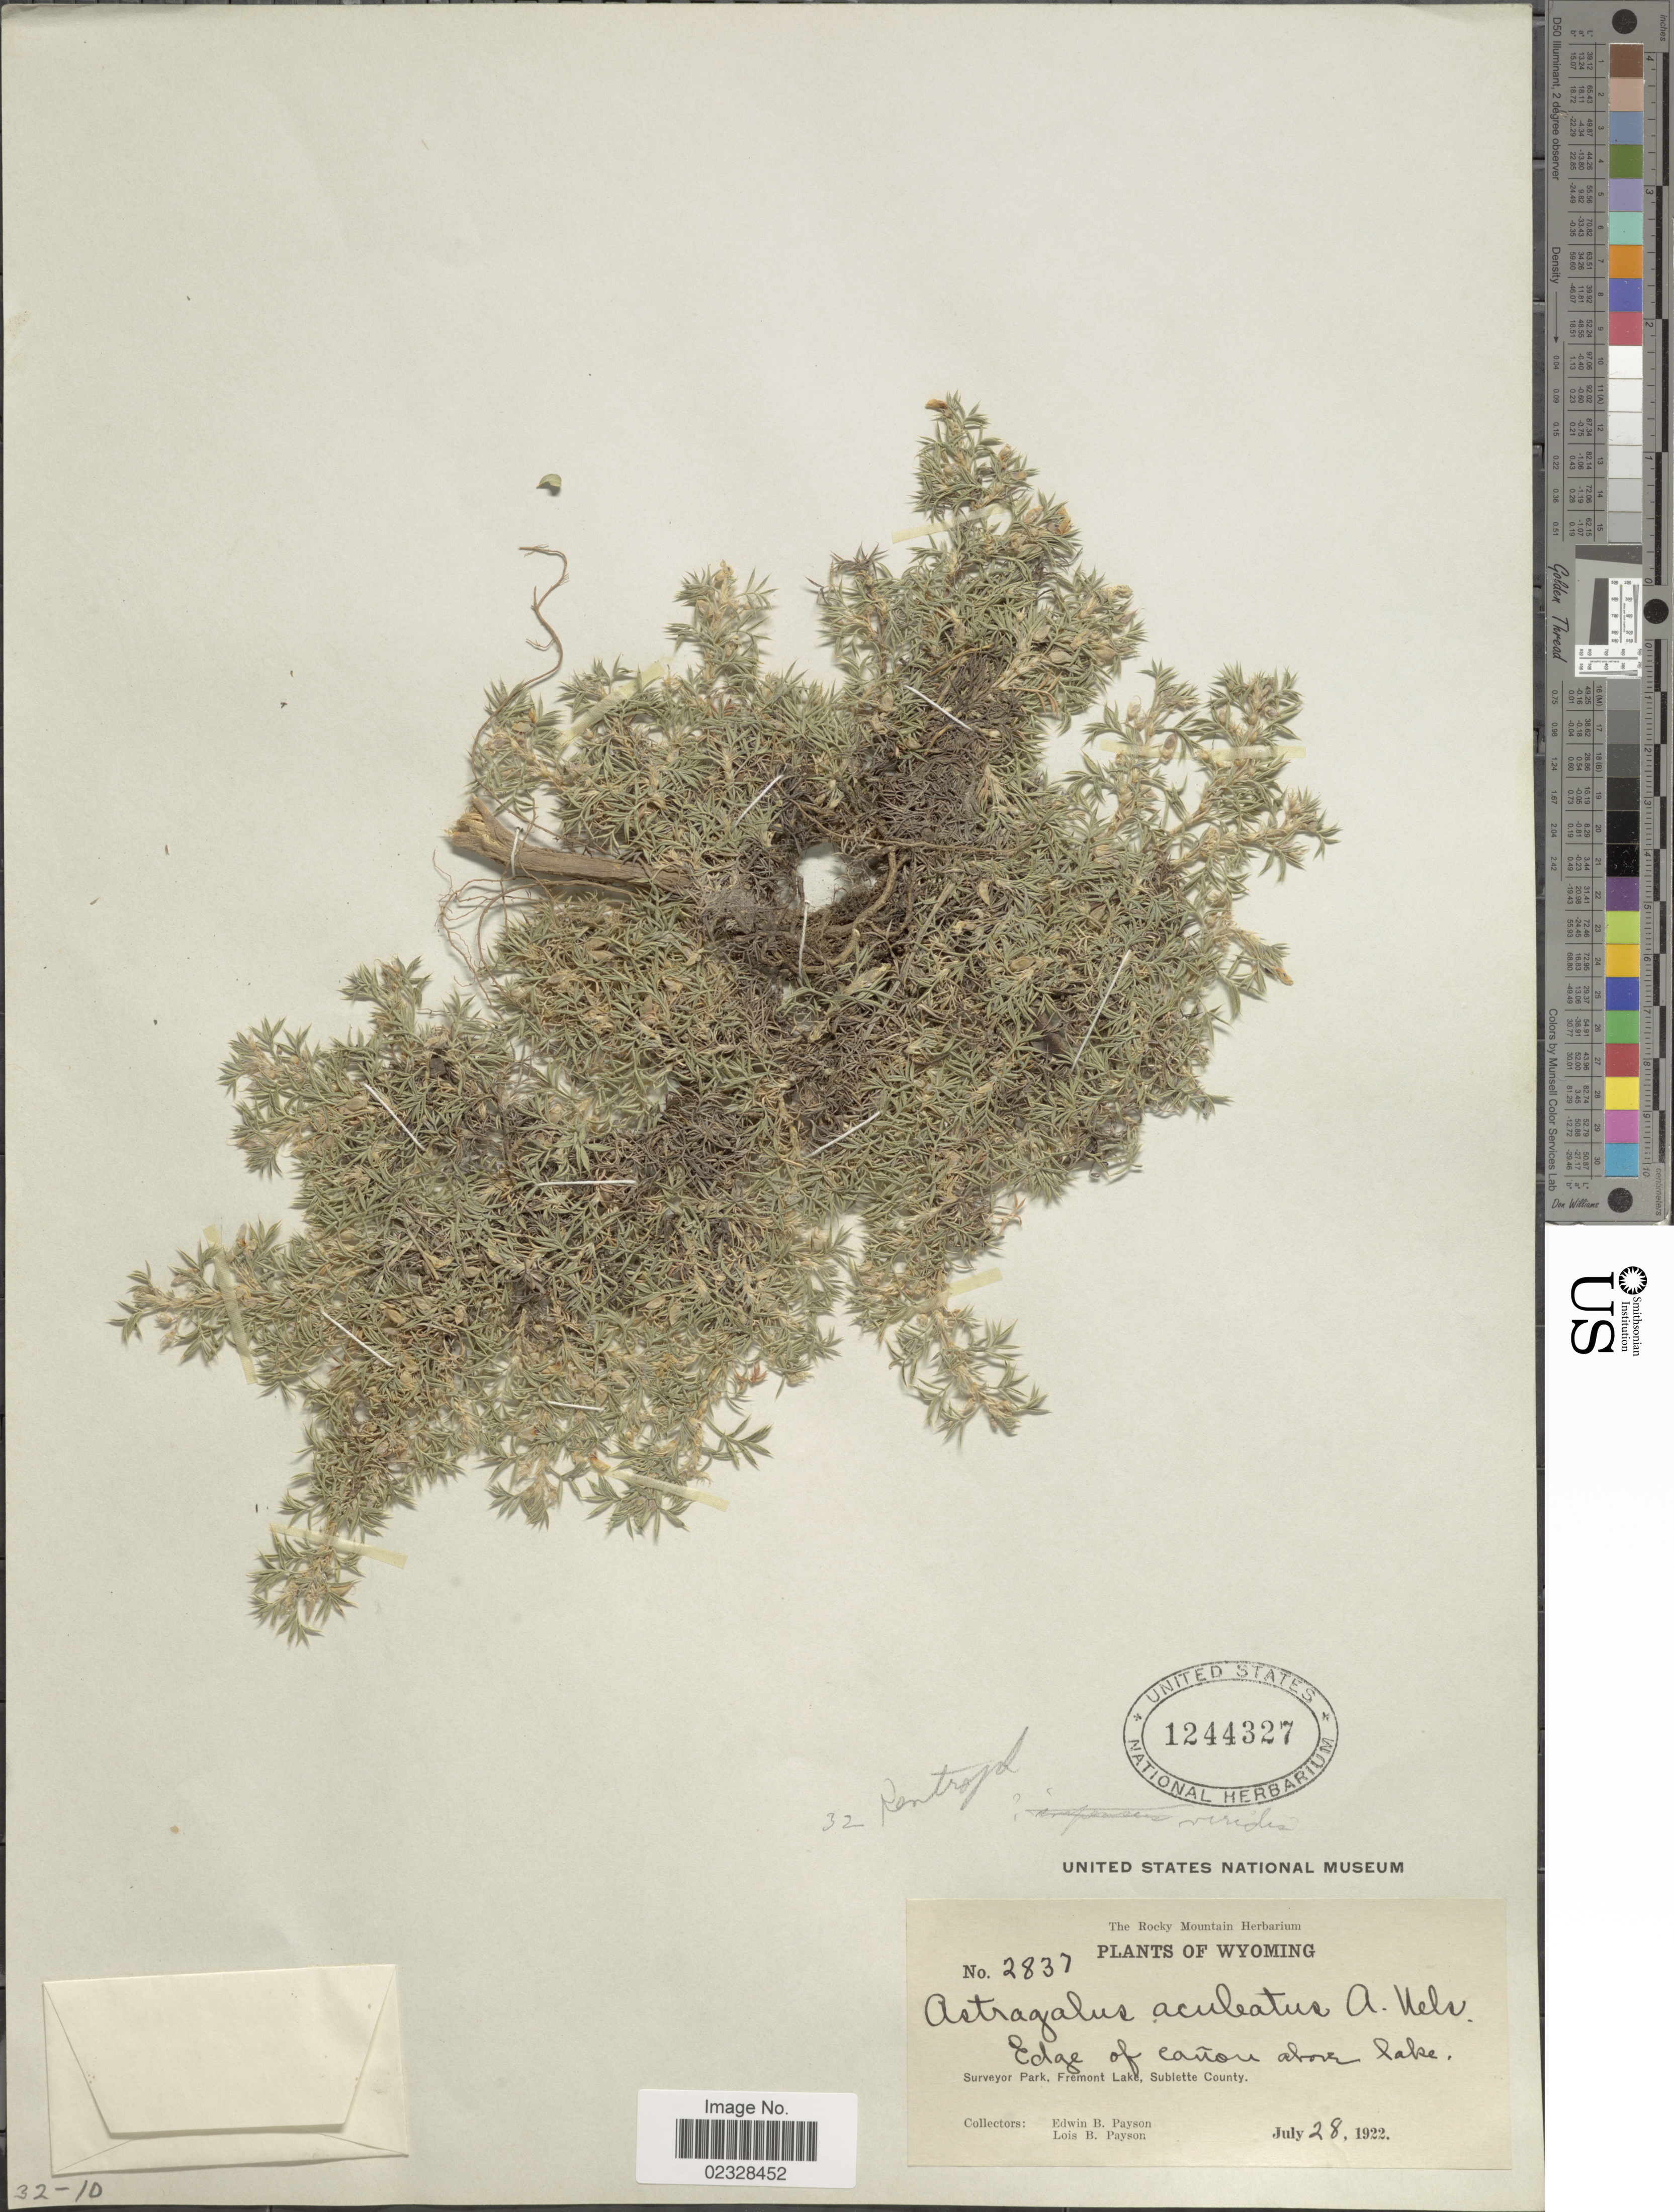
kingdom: Plantae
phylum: Tracheophyta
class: Magnoliopsida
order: Fabales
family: Fabaceae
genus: Astragalus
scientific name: Astragalus aculeatus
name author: A. Nelson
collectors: E. B. Payson & L. Payson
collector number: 2837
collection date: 1922-07-28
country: United States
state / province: Wyoming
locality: Edge of cañon above lake. Surveyor Park, Fremont Lake, Sublette County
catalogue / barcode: US 1244327